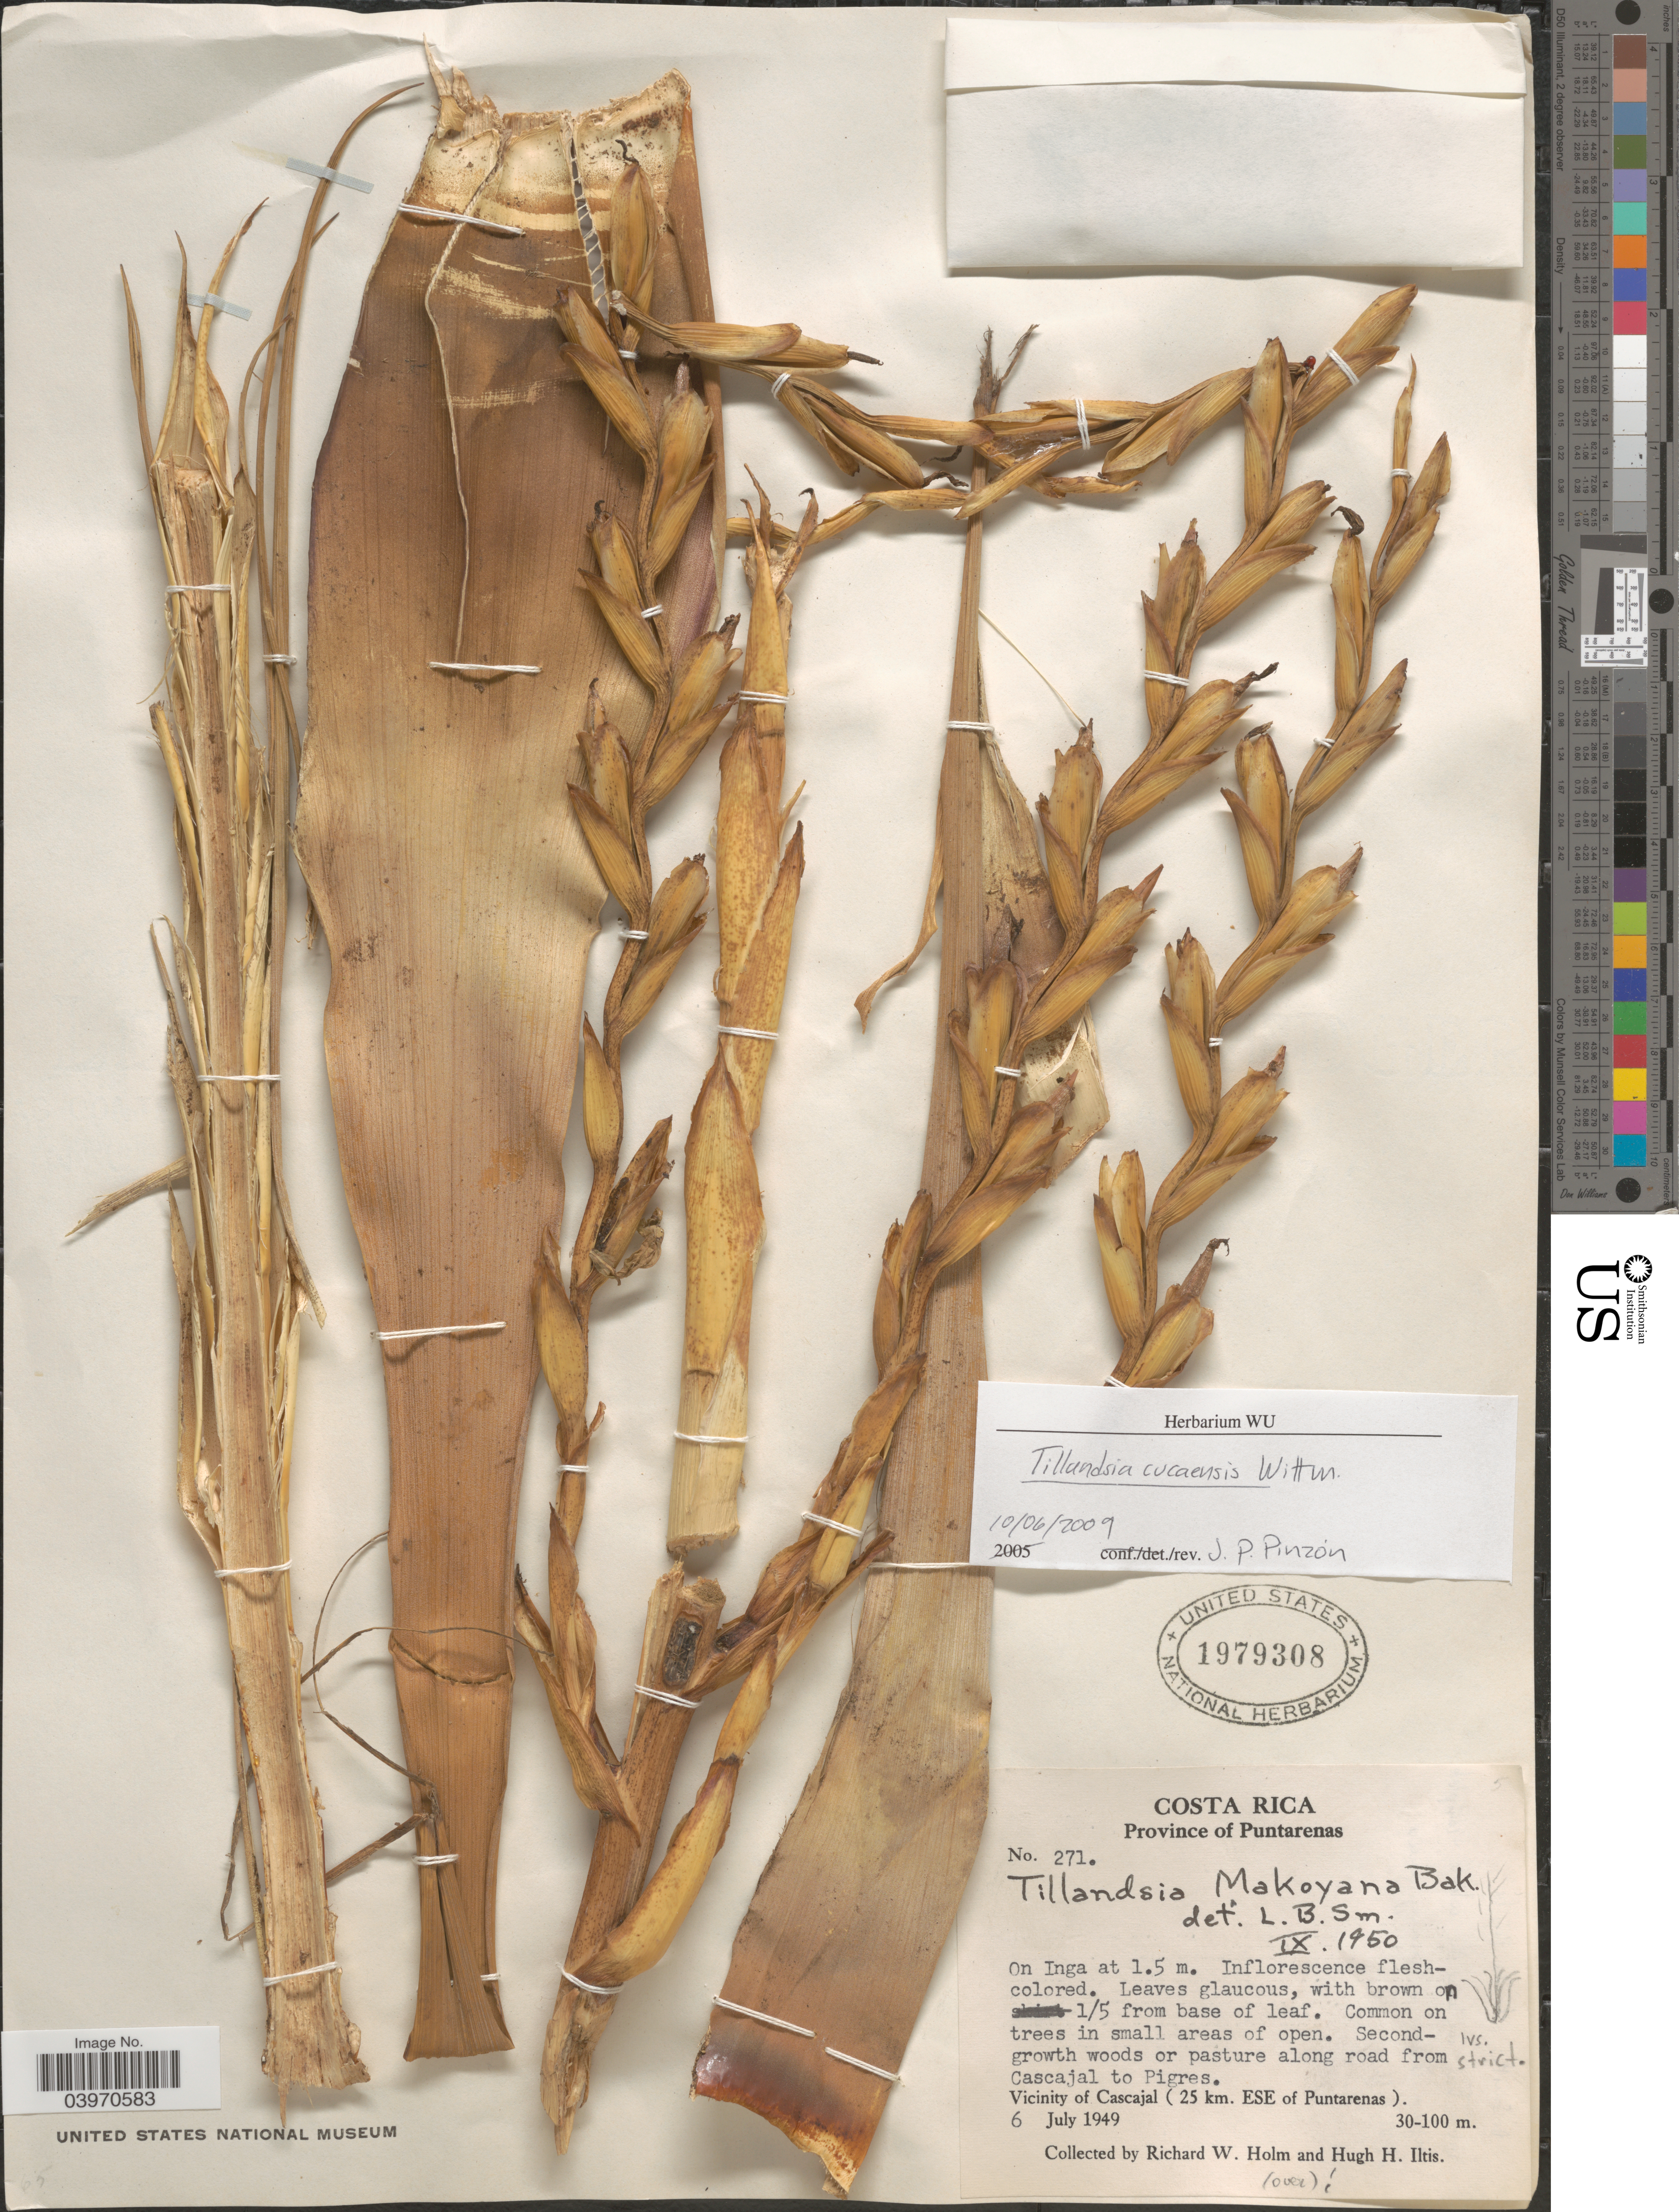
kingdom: Plantae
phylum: Tracheophyta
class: Liliopsida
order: Poales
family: Bromeliaceae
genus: Tillandsia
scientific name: Tillandsia cucaensis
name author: Wittm.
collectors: R. W. Holm & H. Iltis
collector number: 271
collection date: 1949-07-06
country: Costa Rica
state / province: Puntarenas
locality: On Inga [unsure placement] Secondgrowth woods or pasture along road from Cascajal to Pigres. Vicinity of Cascajal (25 km. ESE of Puntarenas).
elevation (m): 30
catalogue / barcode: US 1979308